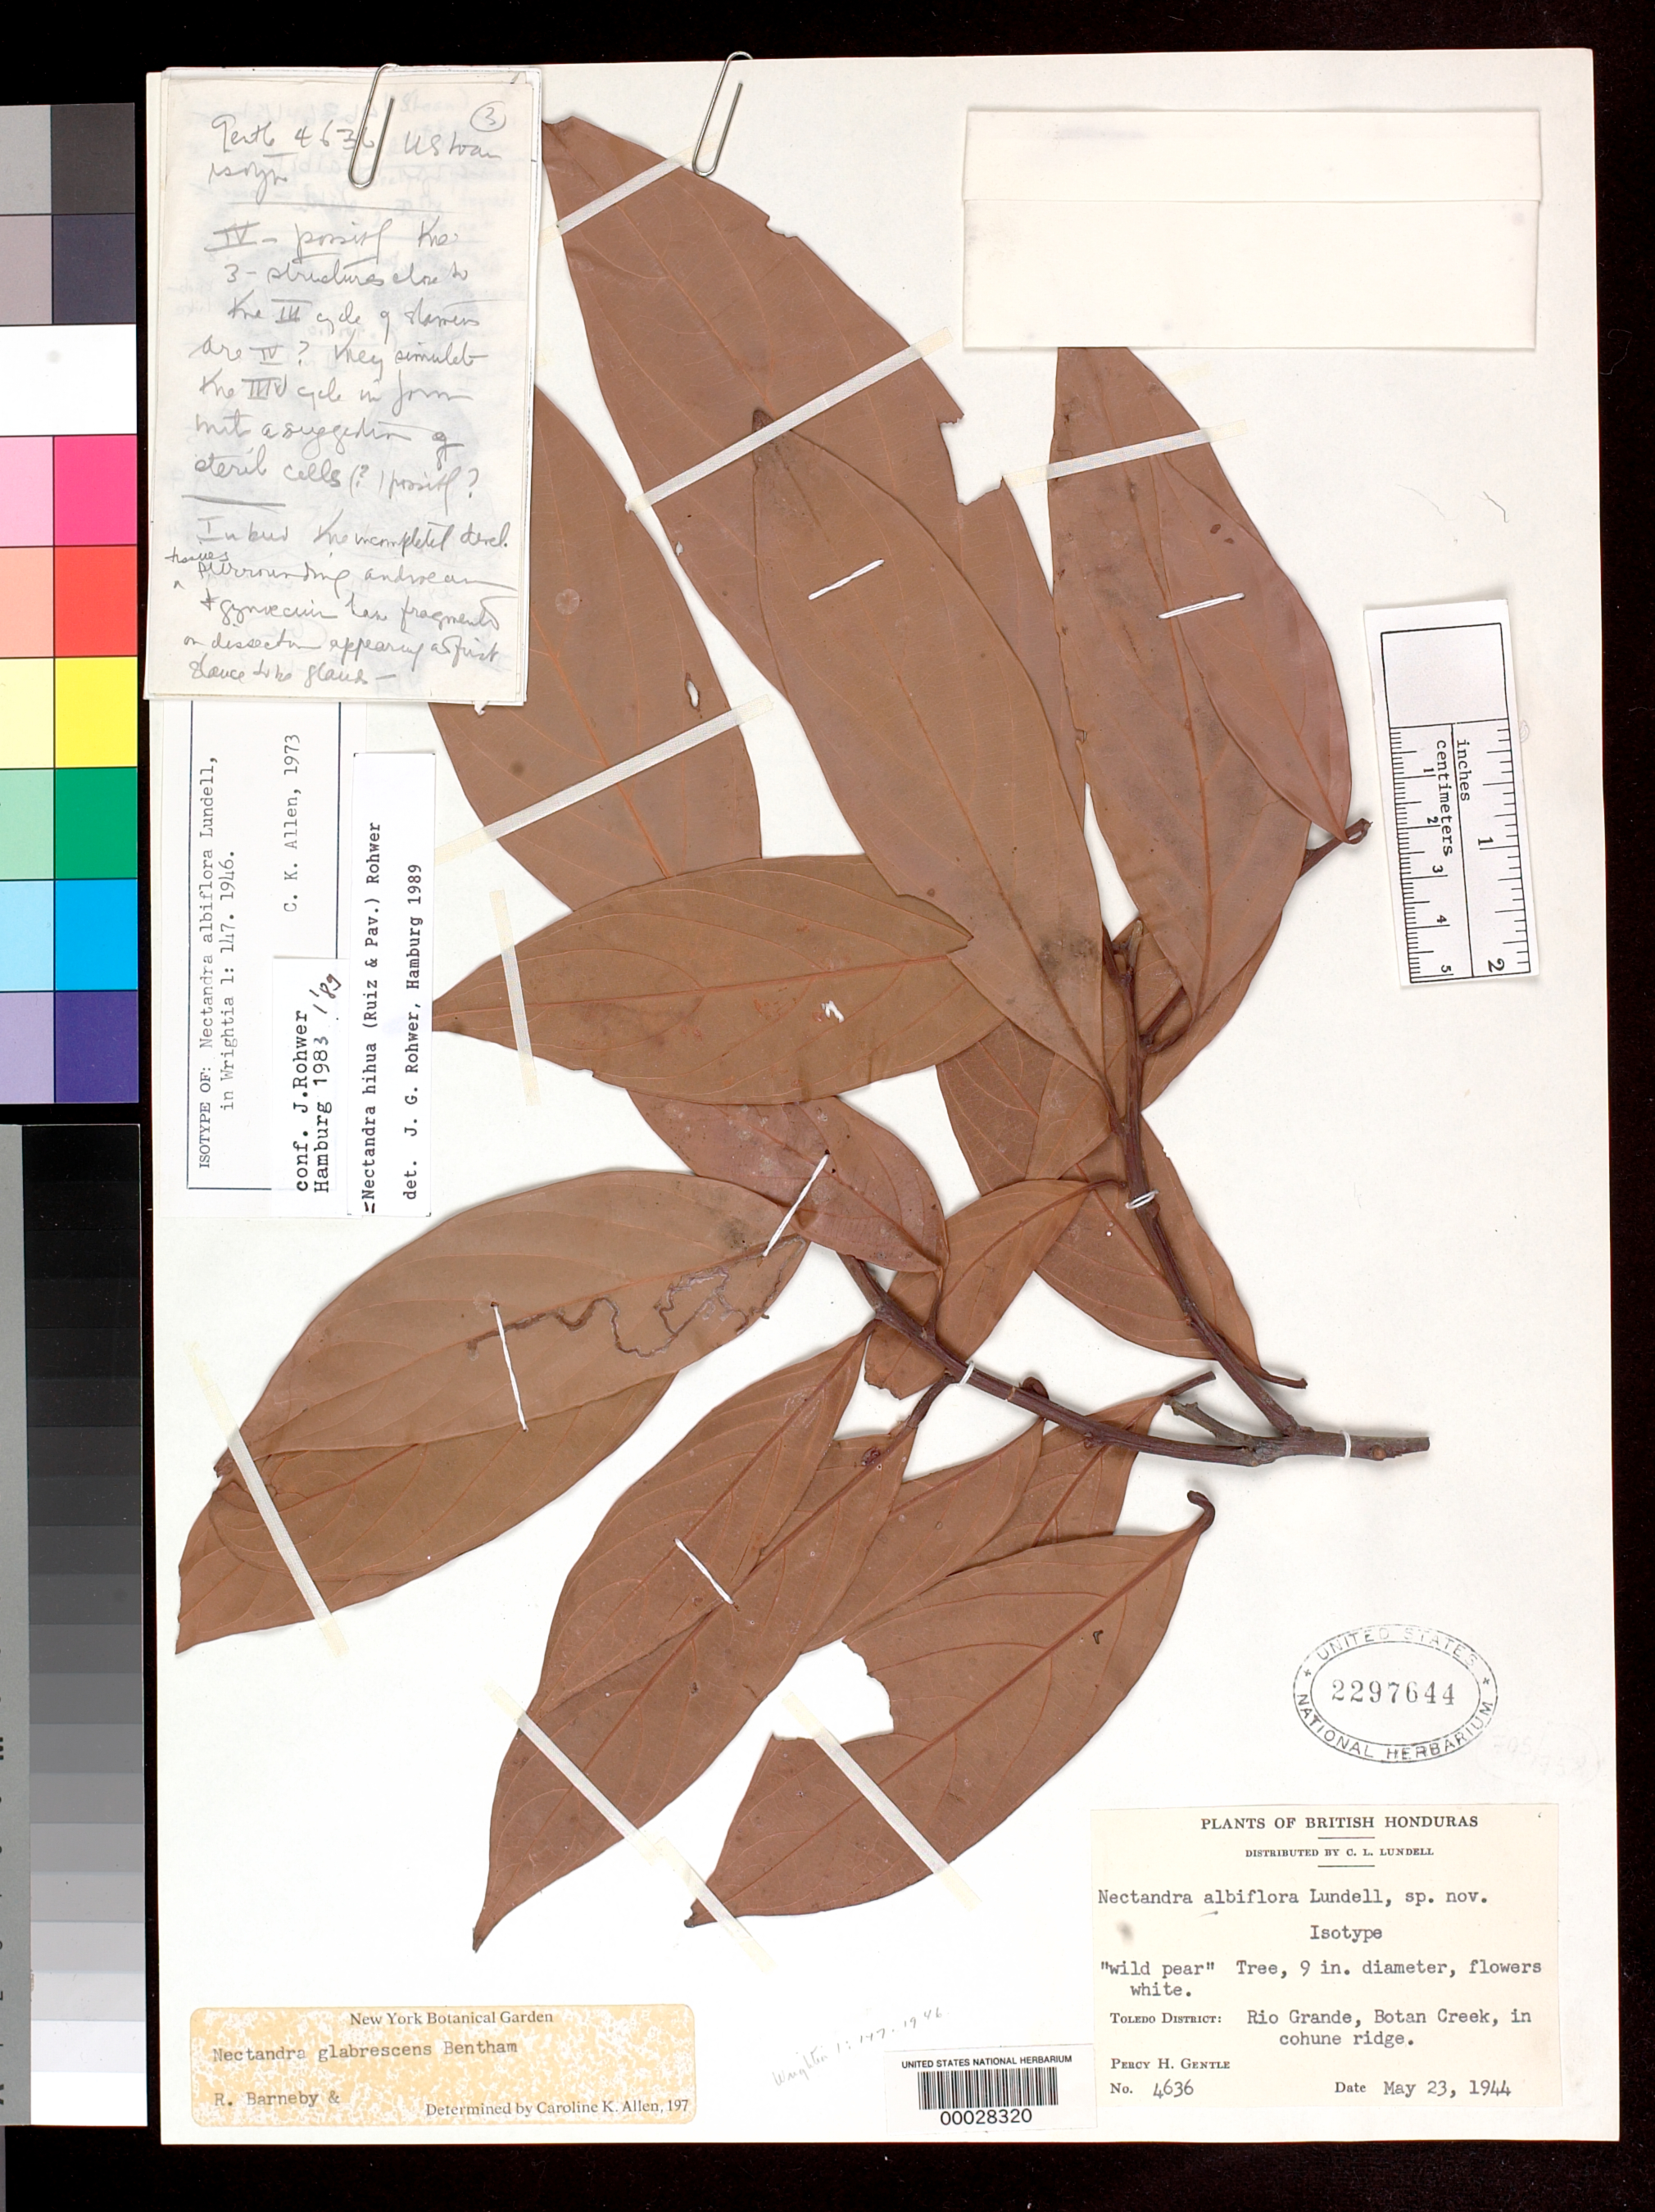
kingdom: Plantae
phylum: Tracheophyta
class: Magnoliopsida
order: Laurales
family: Lauraceae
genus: Nectandra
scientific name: Nectandra albiflora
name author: Lundell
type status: Isotype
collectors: P. H. Gentle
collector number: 4636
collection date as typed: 23 May 1944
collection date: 1944-05-23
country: Belize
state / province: Toledo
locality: Botan Creek of the Rio Grande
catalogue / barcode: US 2297644